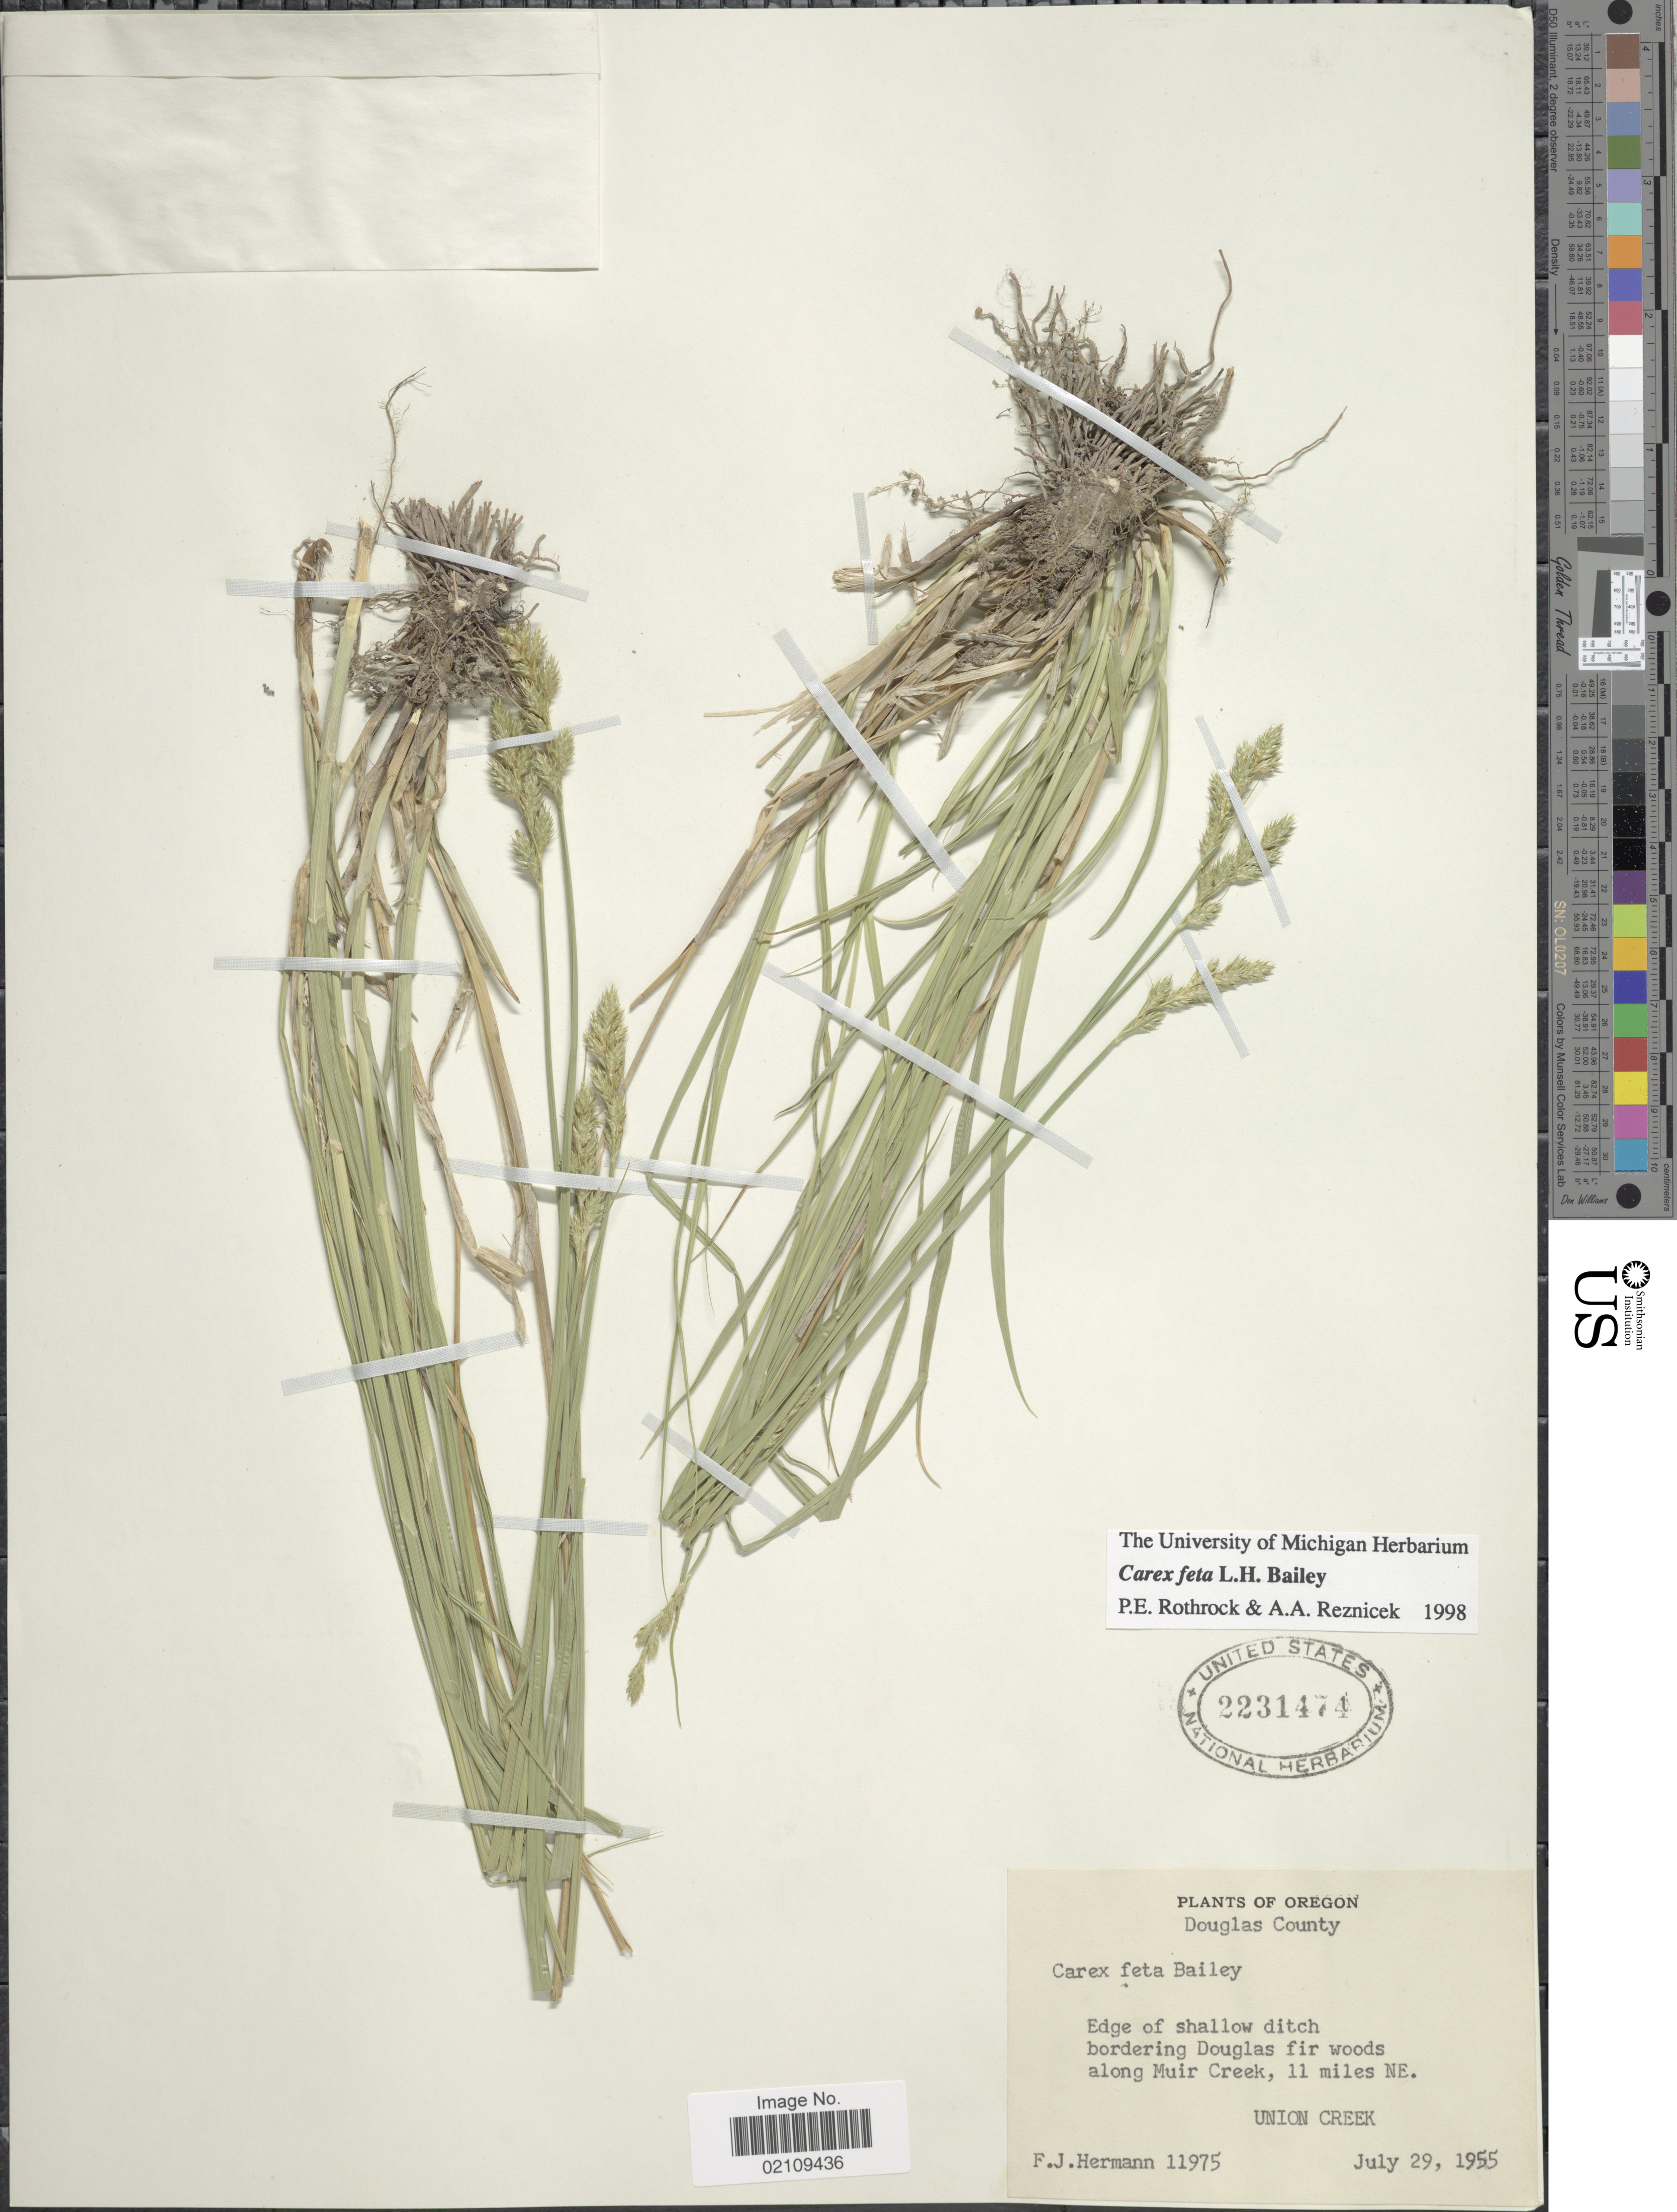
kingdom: Plantae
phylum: Tracheophyta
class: Liliopsida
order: Poales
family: Cyperaceae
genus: Carex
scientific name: Carex feta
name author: L.H. Bailey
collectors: F. J. Hermann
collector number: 11975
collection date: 1955-07-29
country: United States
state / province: Oregon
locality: Douglas County, Edge of shallow ditch bordering Douglas fir woods along Mur Creek, 11 miles NE Union Creek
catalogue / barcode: US 2231474